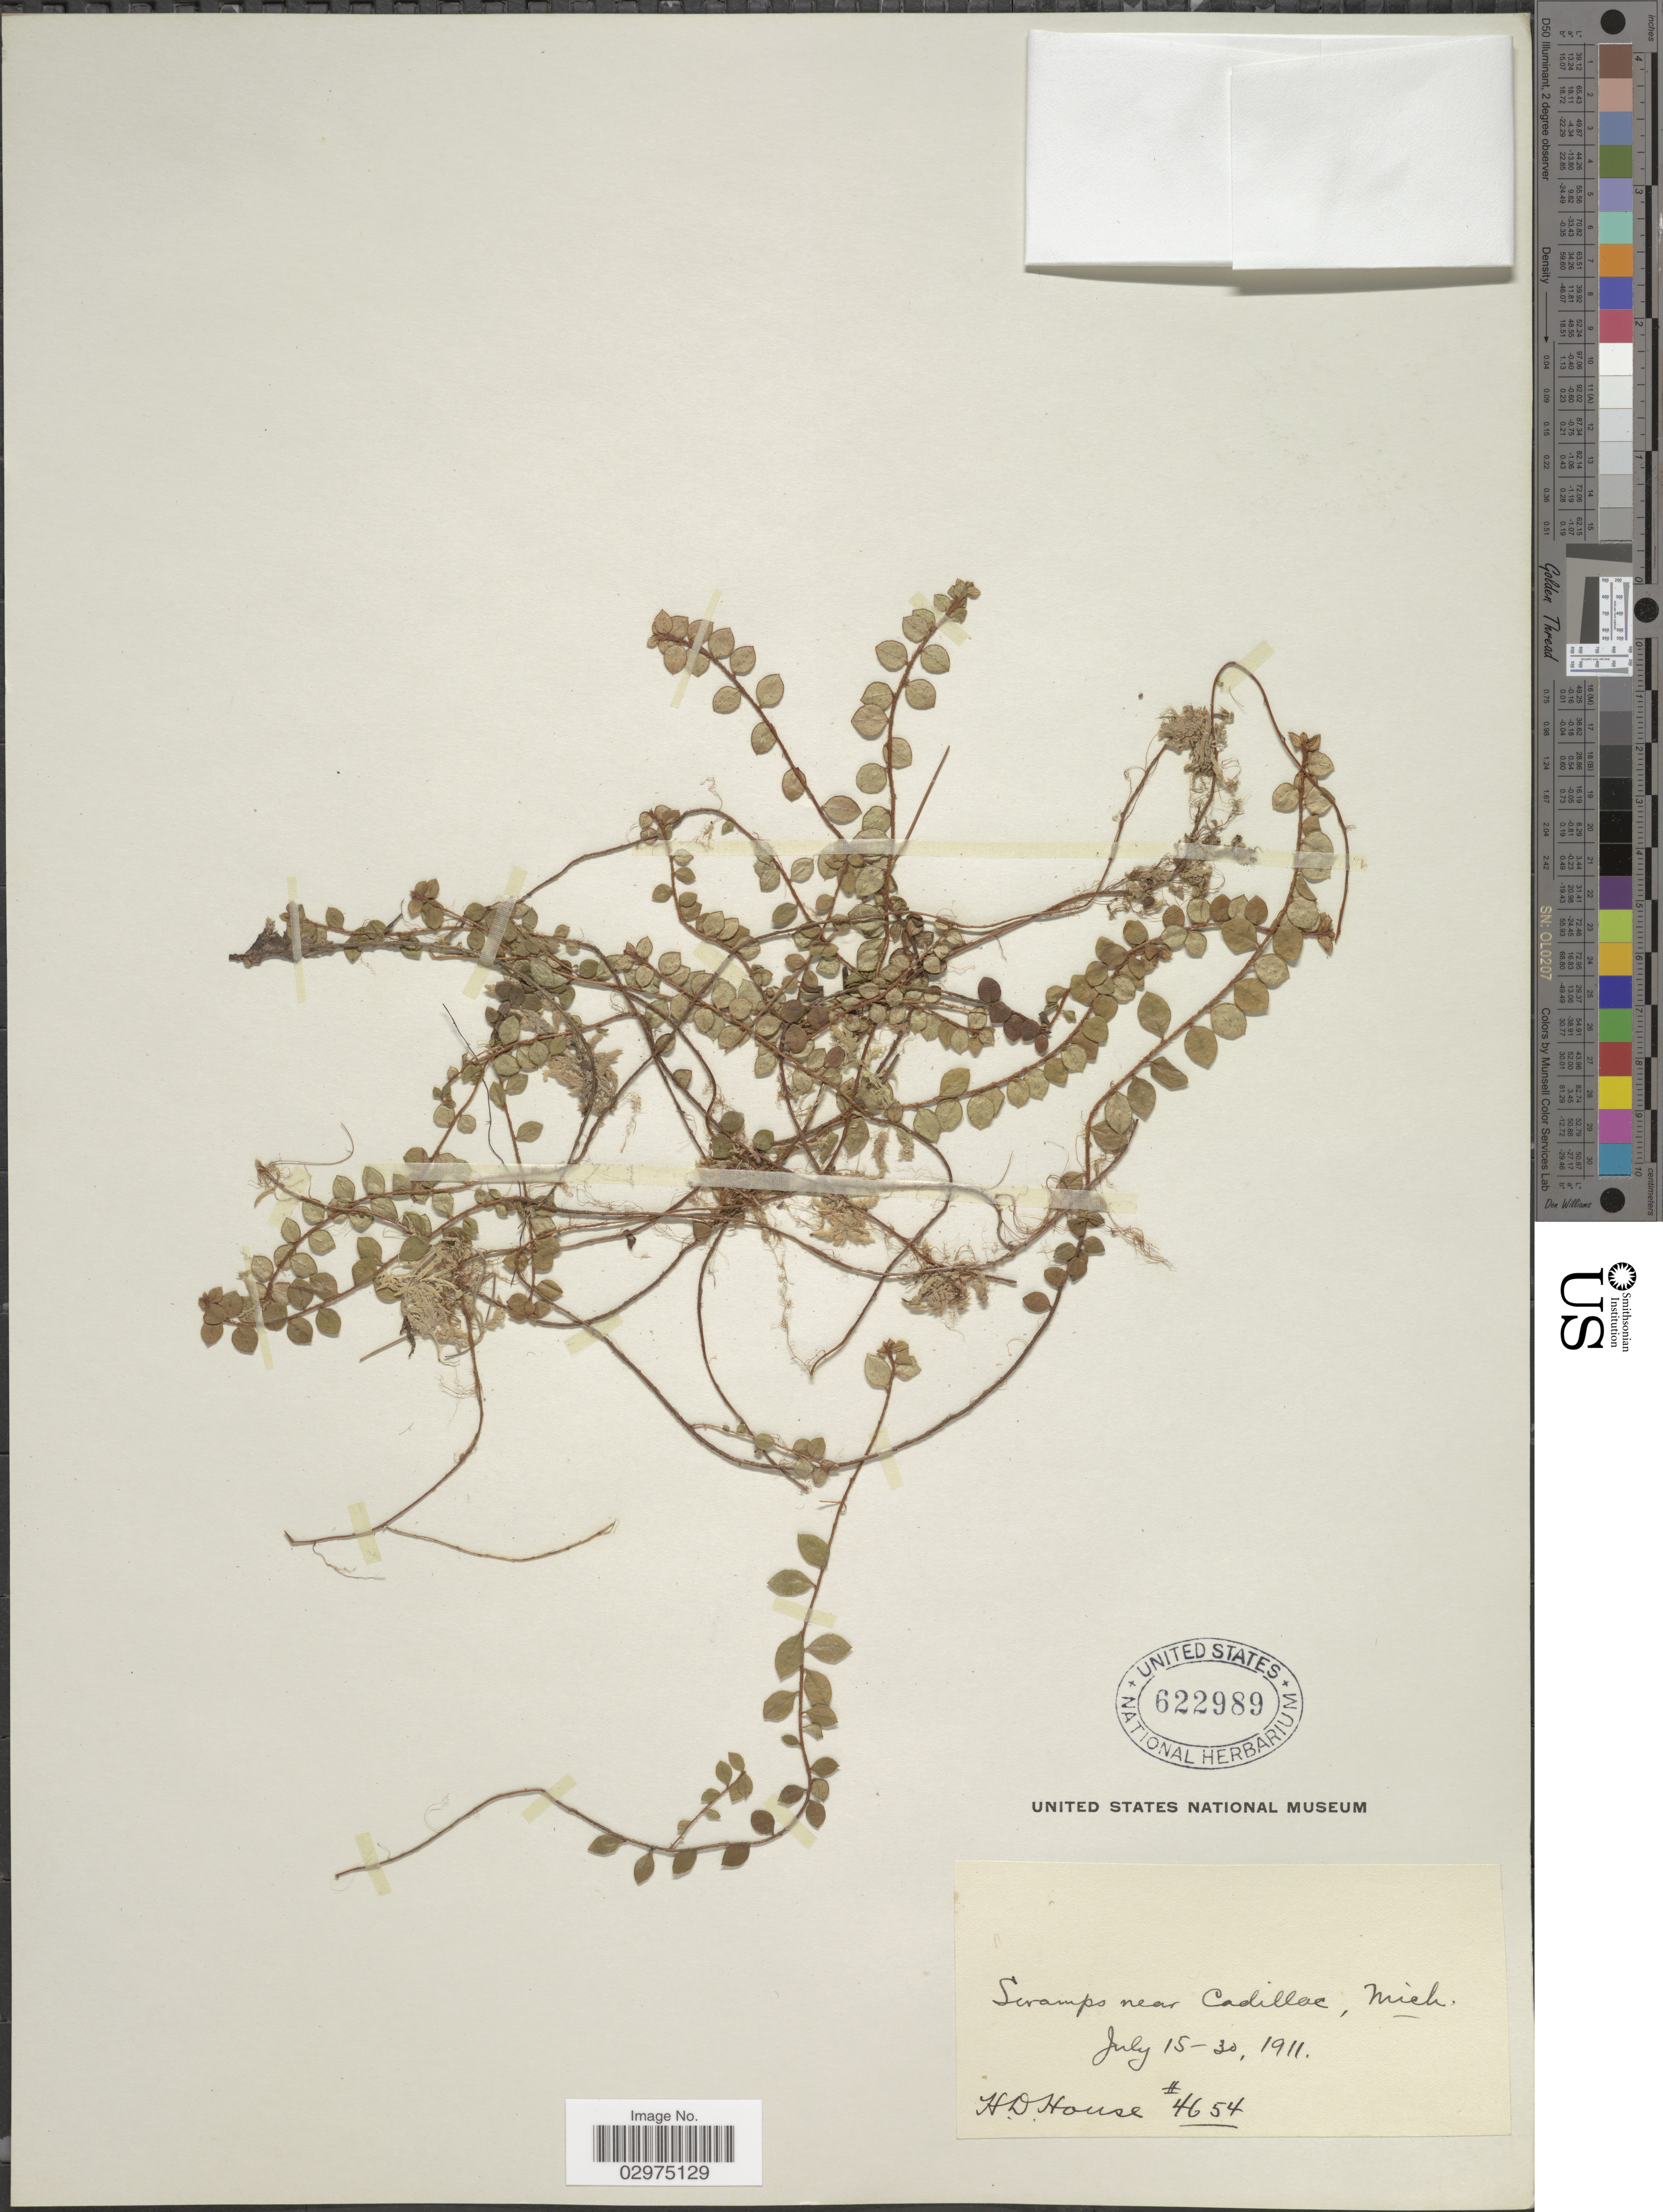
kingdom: Plantae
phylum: Tracheophyta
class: Magnoliopsida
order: Ericales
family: Ericaceae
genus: Gaultheria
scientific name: Gaultheria hispidula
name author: (L.) Muhl. ex Bigelow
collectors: H. D. House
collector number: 4654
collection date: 1911-07-15/1911-07-30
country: United States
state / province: Michigan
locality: Swamps near Cadillac.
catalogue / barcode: US 622989